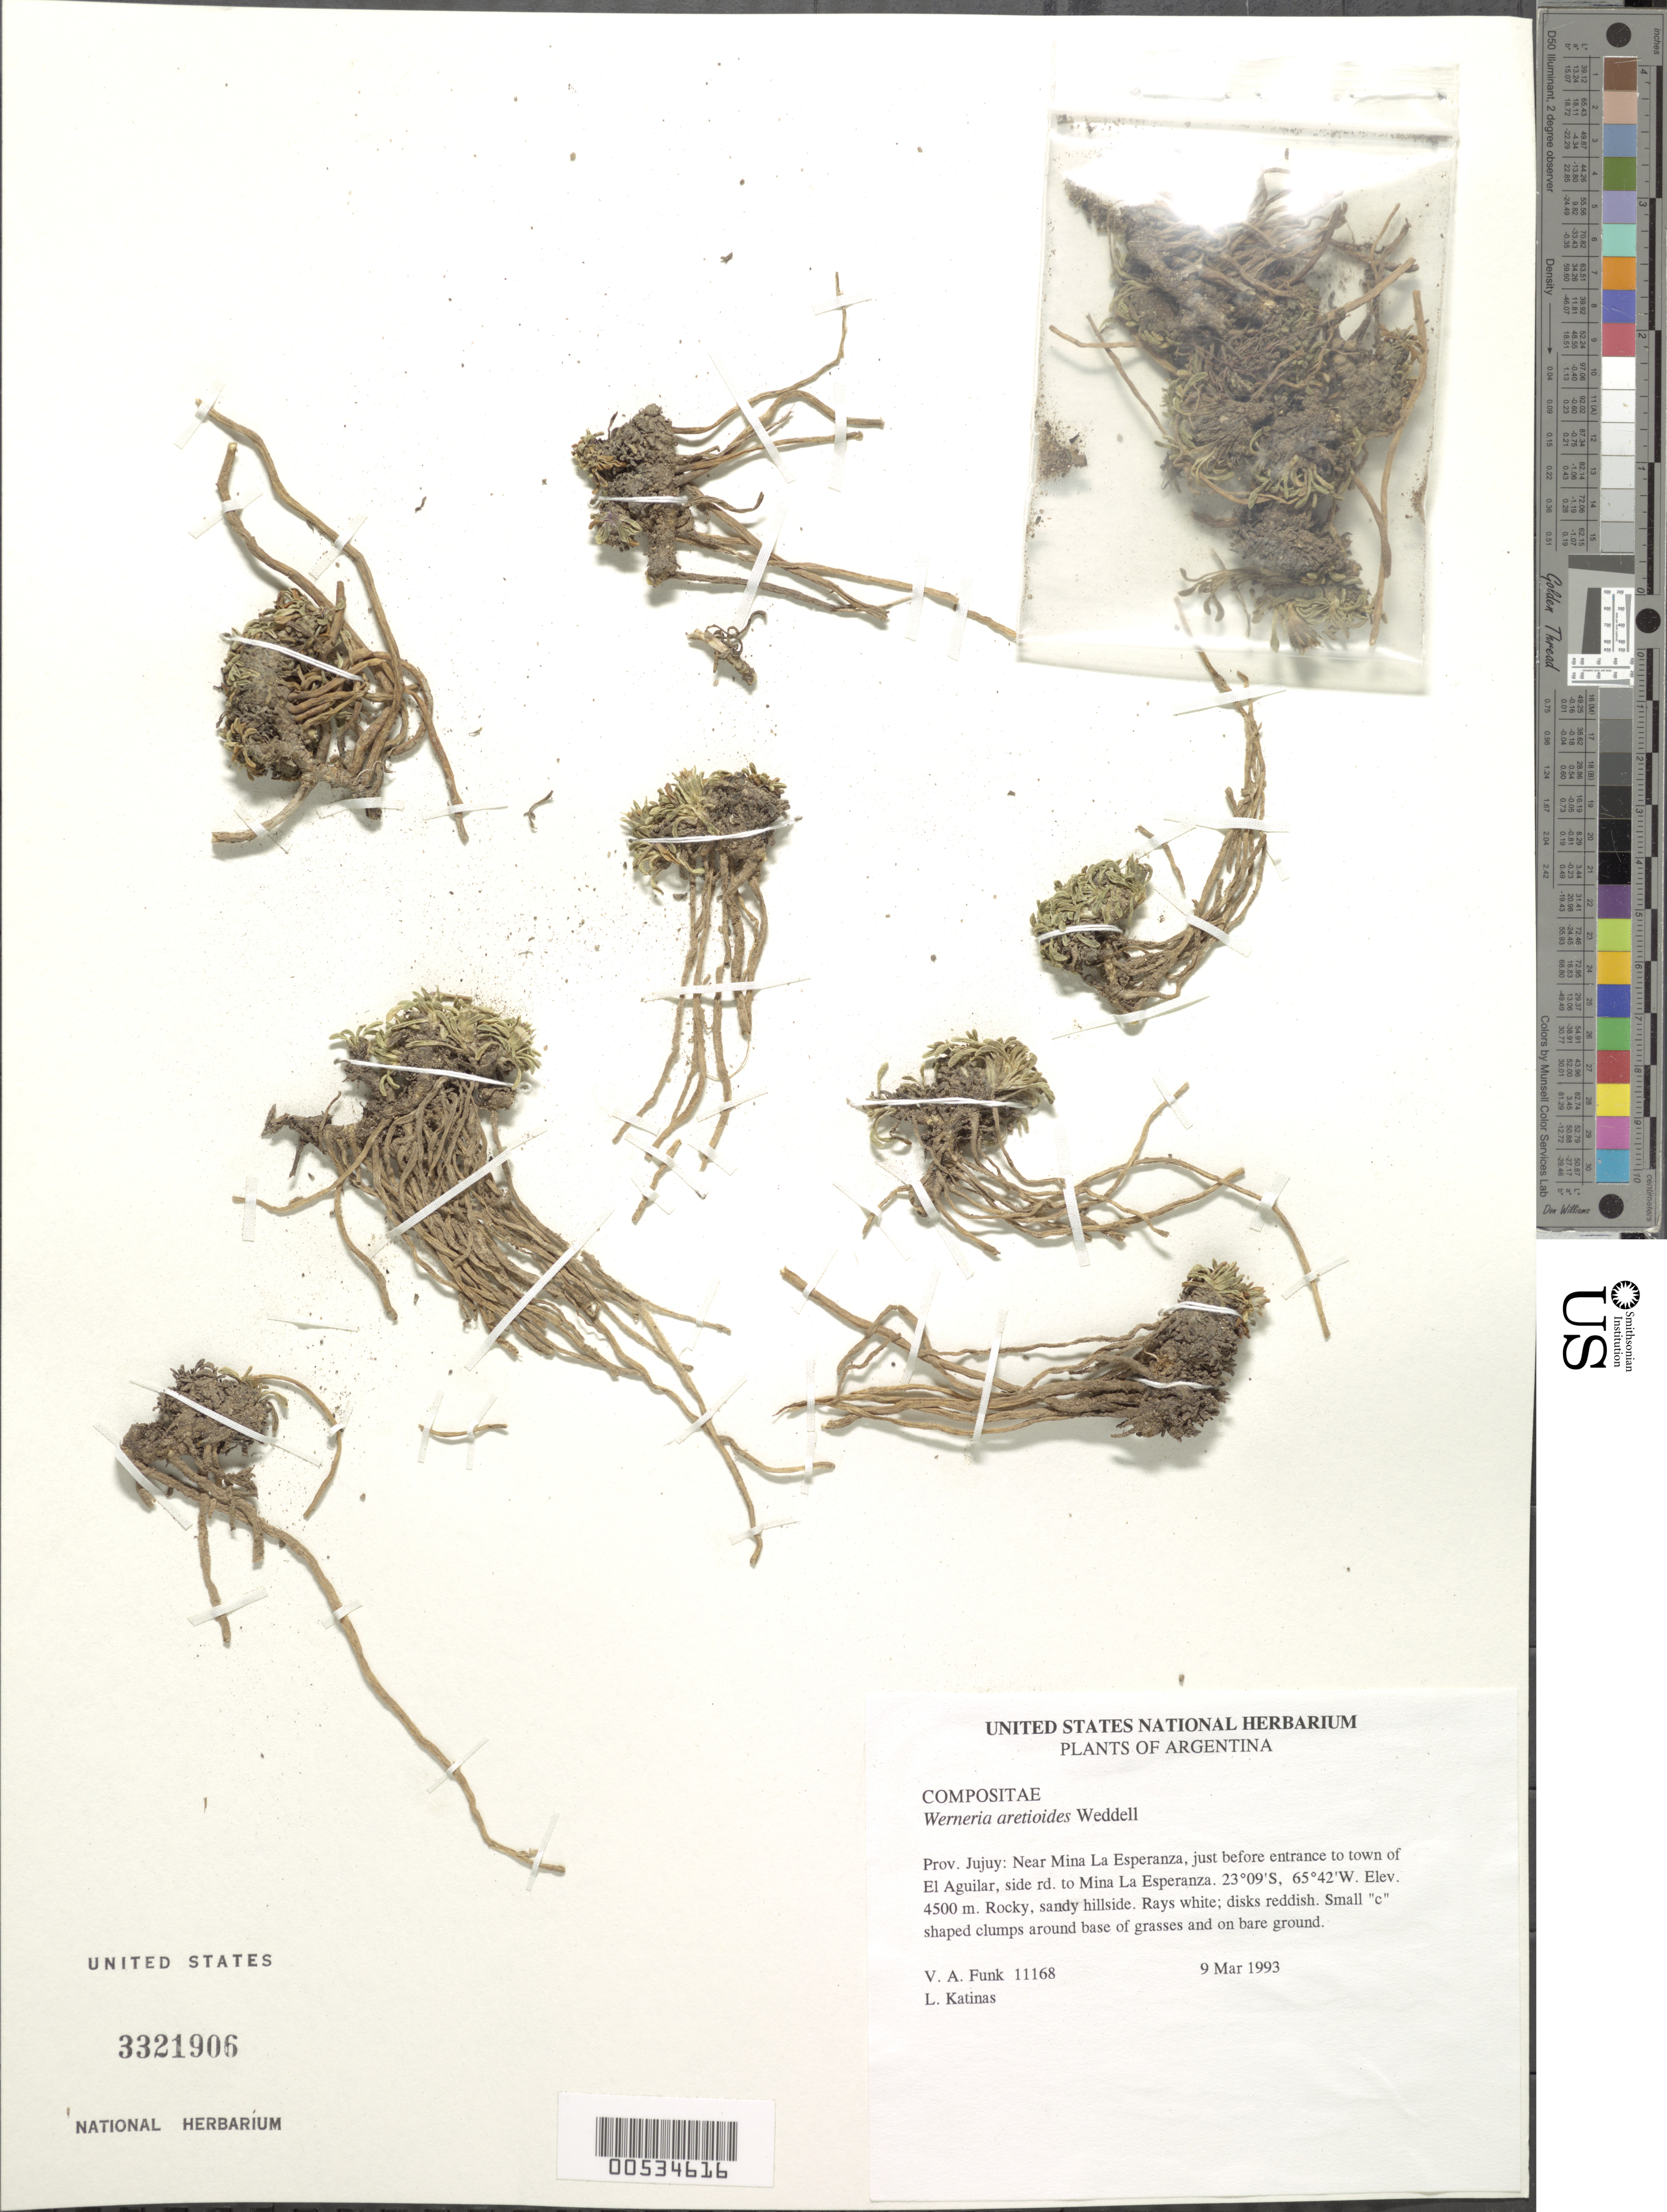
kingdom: Plantae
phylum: Tracheophyta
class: Magnoliopsida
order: Asterales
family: Asteraceae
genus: Werneria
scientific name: Werneria aretioides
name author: Wedd.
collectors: V. Funk & L. Katinas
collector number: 11168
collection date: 1993-03-09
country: Argentina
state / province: Jujuy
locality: Mina La Esperanza, just before entrance to town of El Aguilar, side rd. to Mina La Esperanza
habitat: Rocky, sandy hillside.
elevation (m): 4500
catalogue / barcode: US 3321906